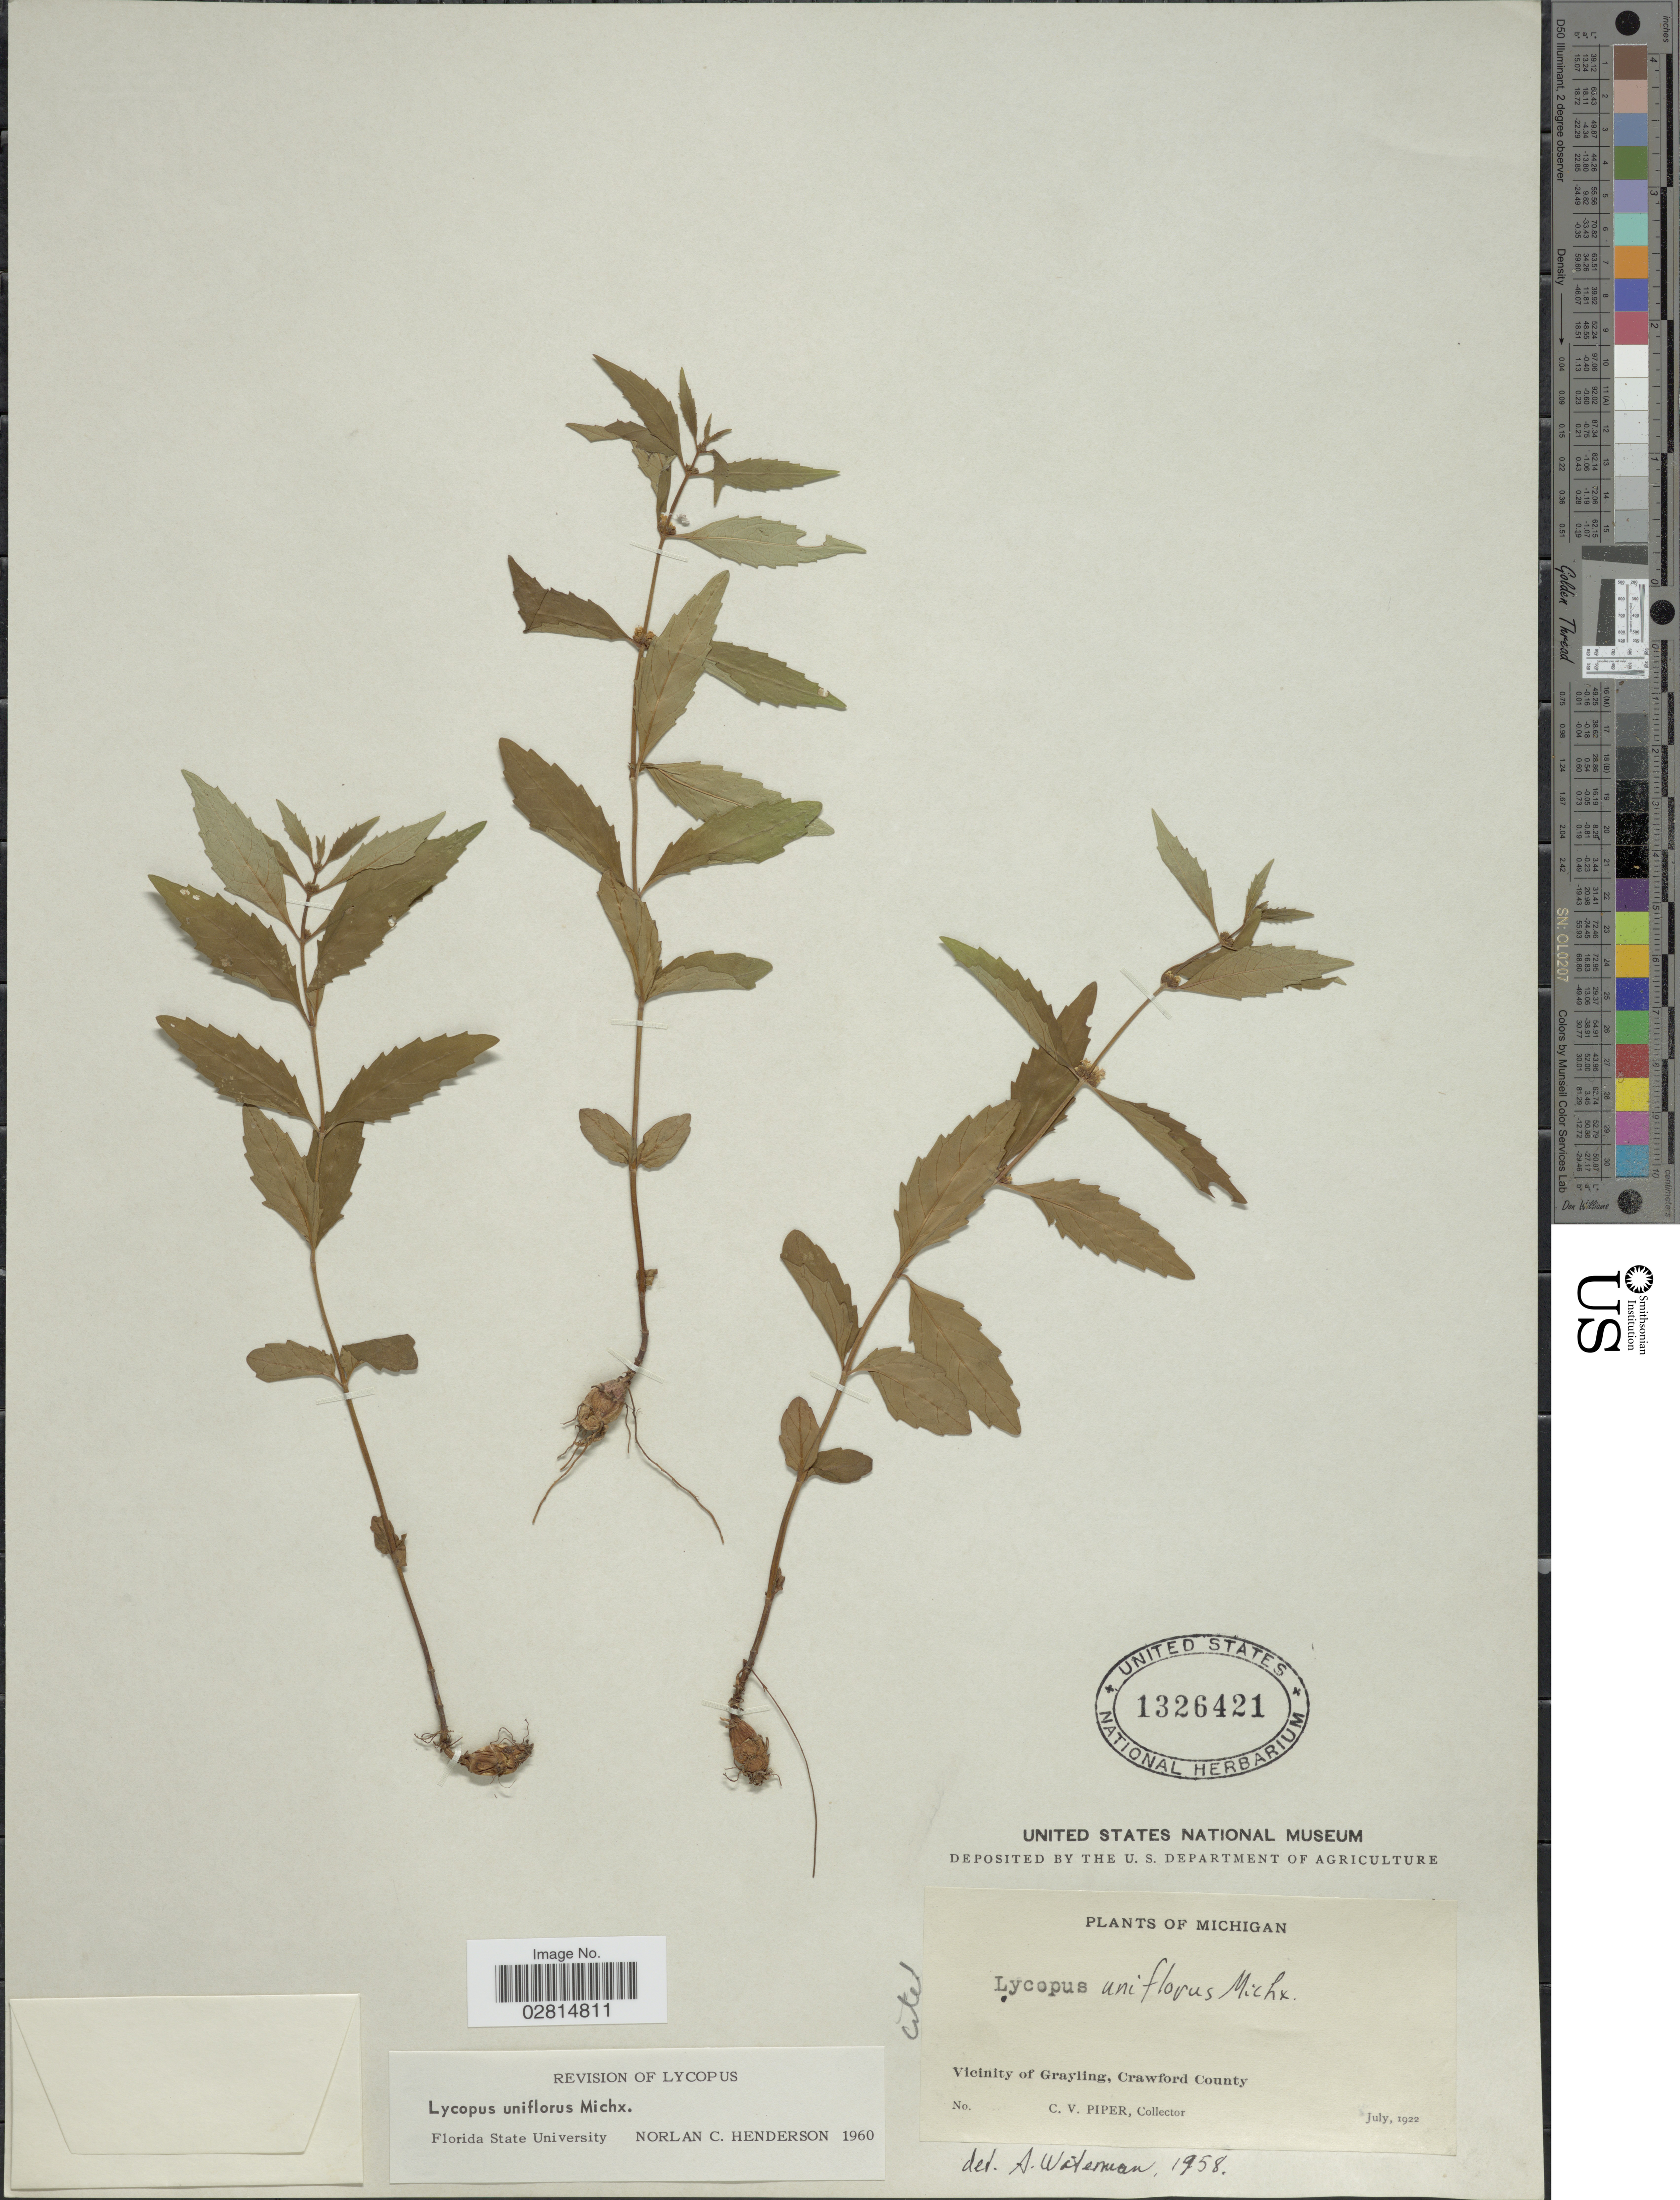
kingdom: Plantae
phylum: Tracheophyta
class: Magnoliopsida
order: Lamiales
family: Lamiaceae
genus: Lycopus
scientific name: Lycopus uniflorus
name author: Michx.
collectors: C. V. Piper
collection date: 1922-07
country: United States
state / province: Michigan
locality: Vicinity of Grayling, Crawford County.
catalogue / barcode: US 1326421